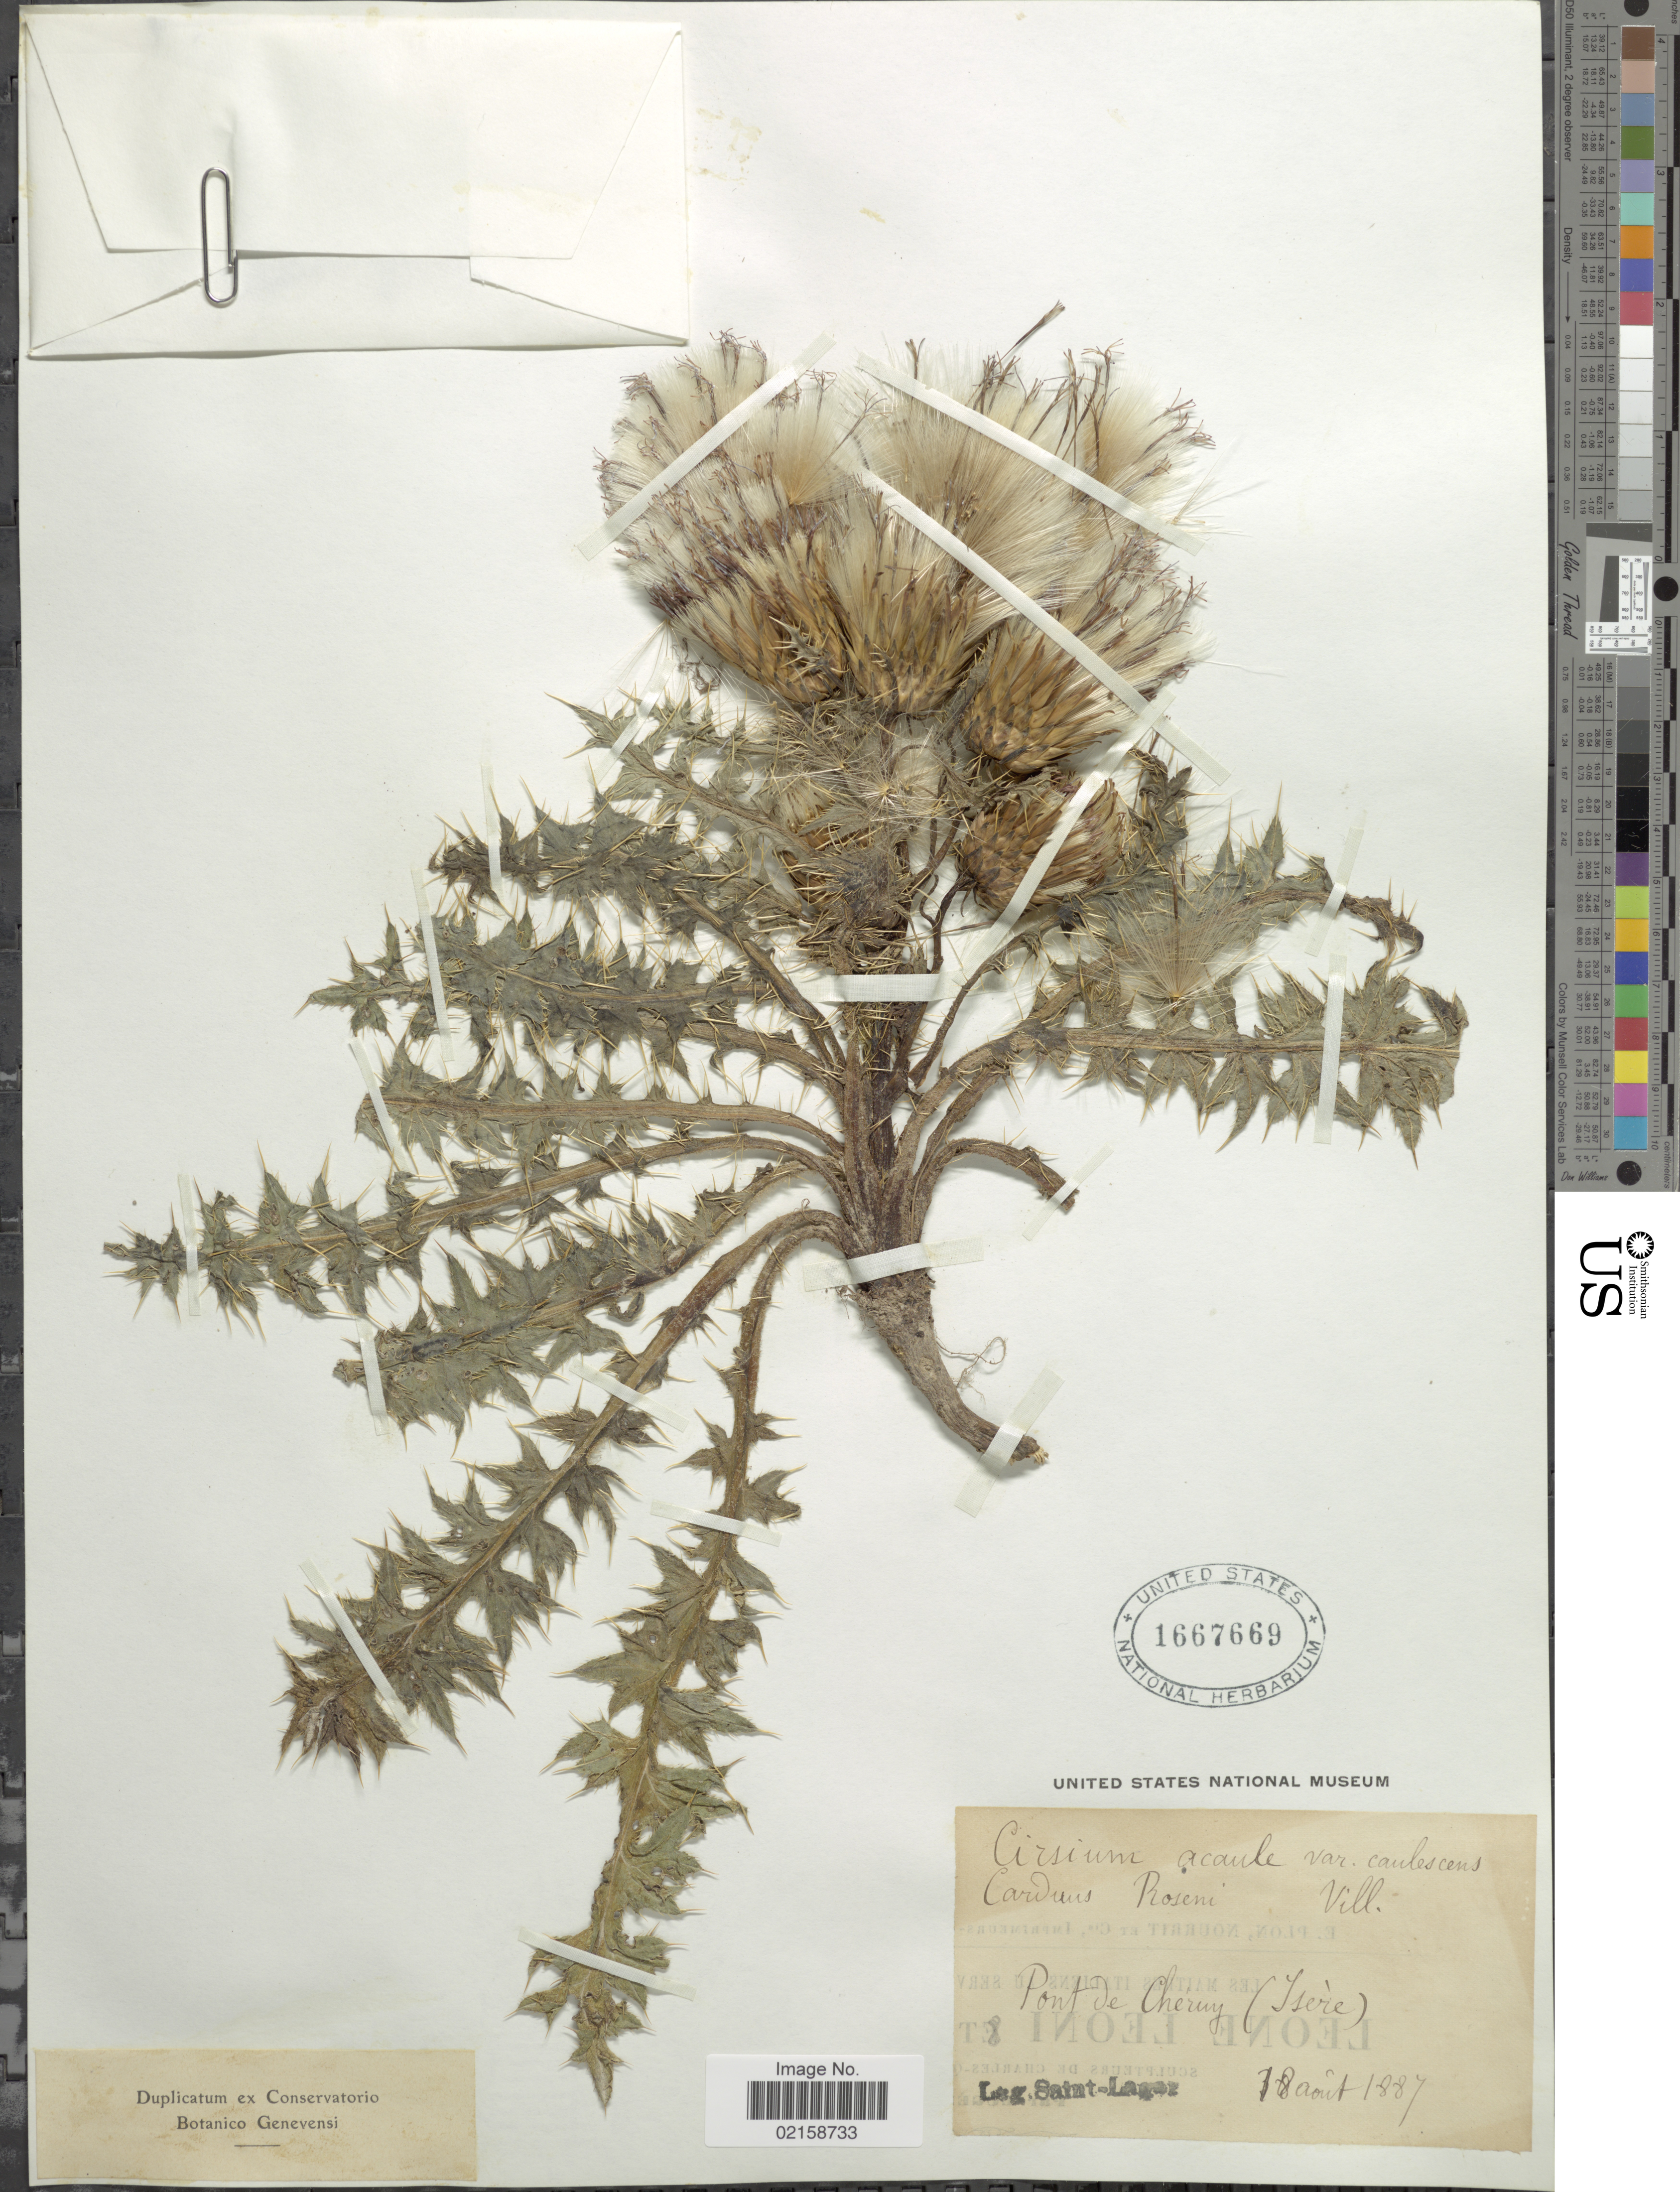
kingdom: Plantae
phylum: Tracheophyta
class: Magnoliopsida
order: Asterales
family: Asteraceae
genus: Cirsium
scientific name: Cirsium acaule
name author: (L.) Scop.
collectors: Saint-Lager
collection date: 1887-08-18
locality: Pont de Cherry (Isere).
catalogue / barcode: US 1667669